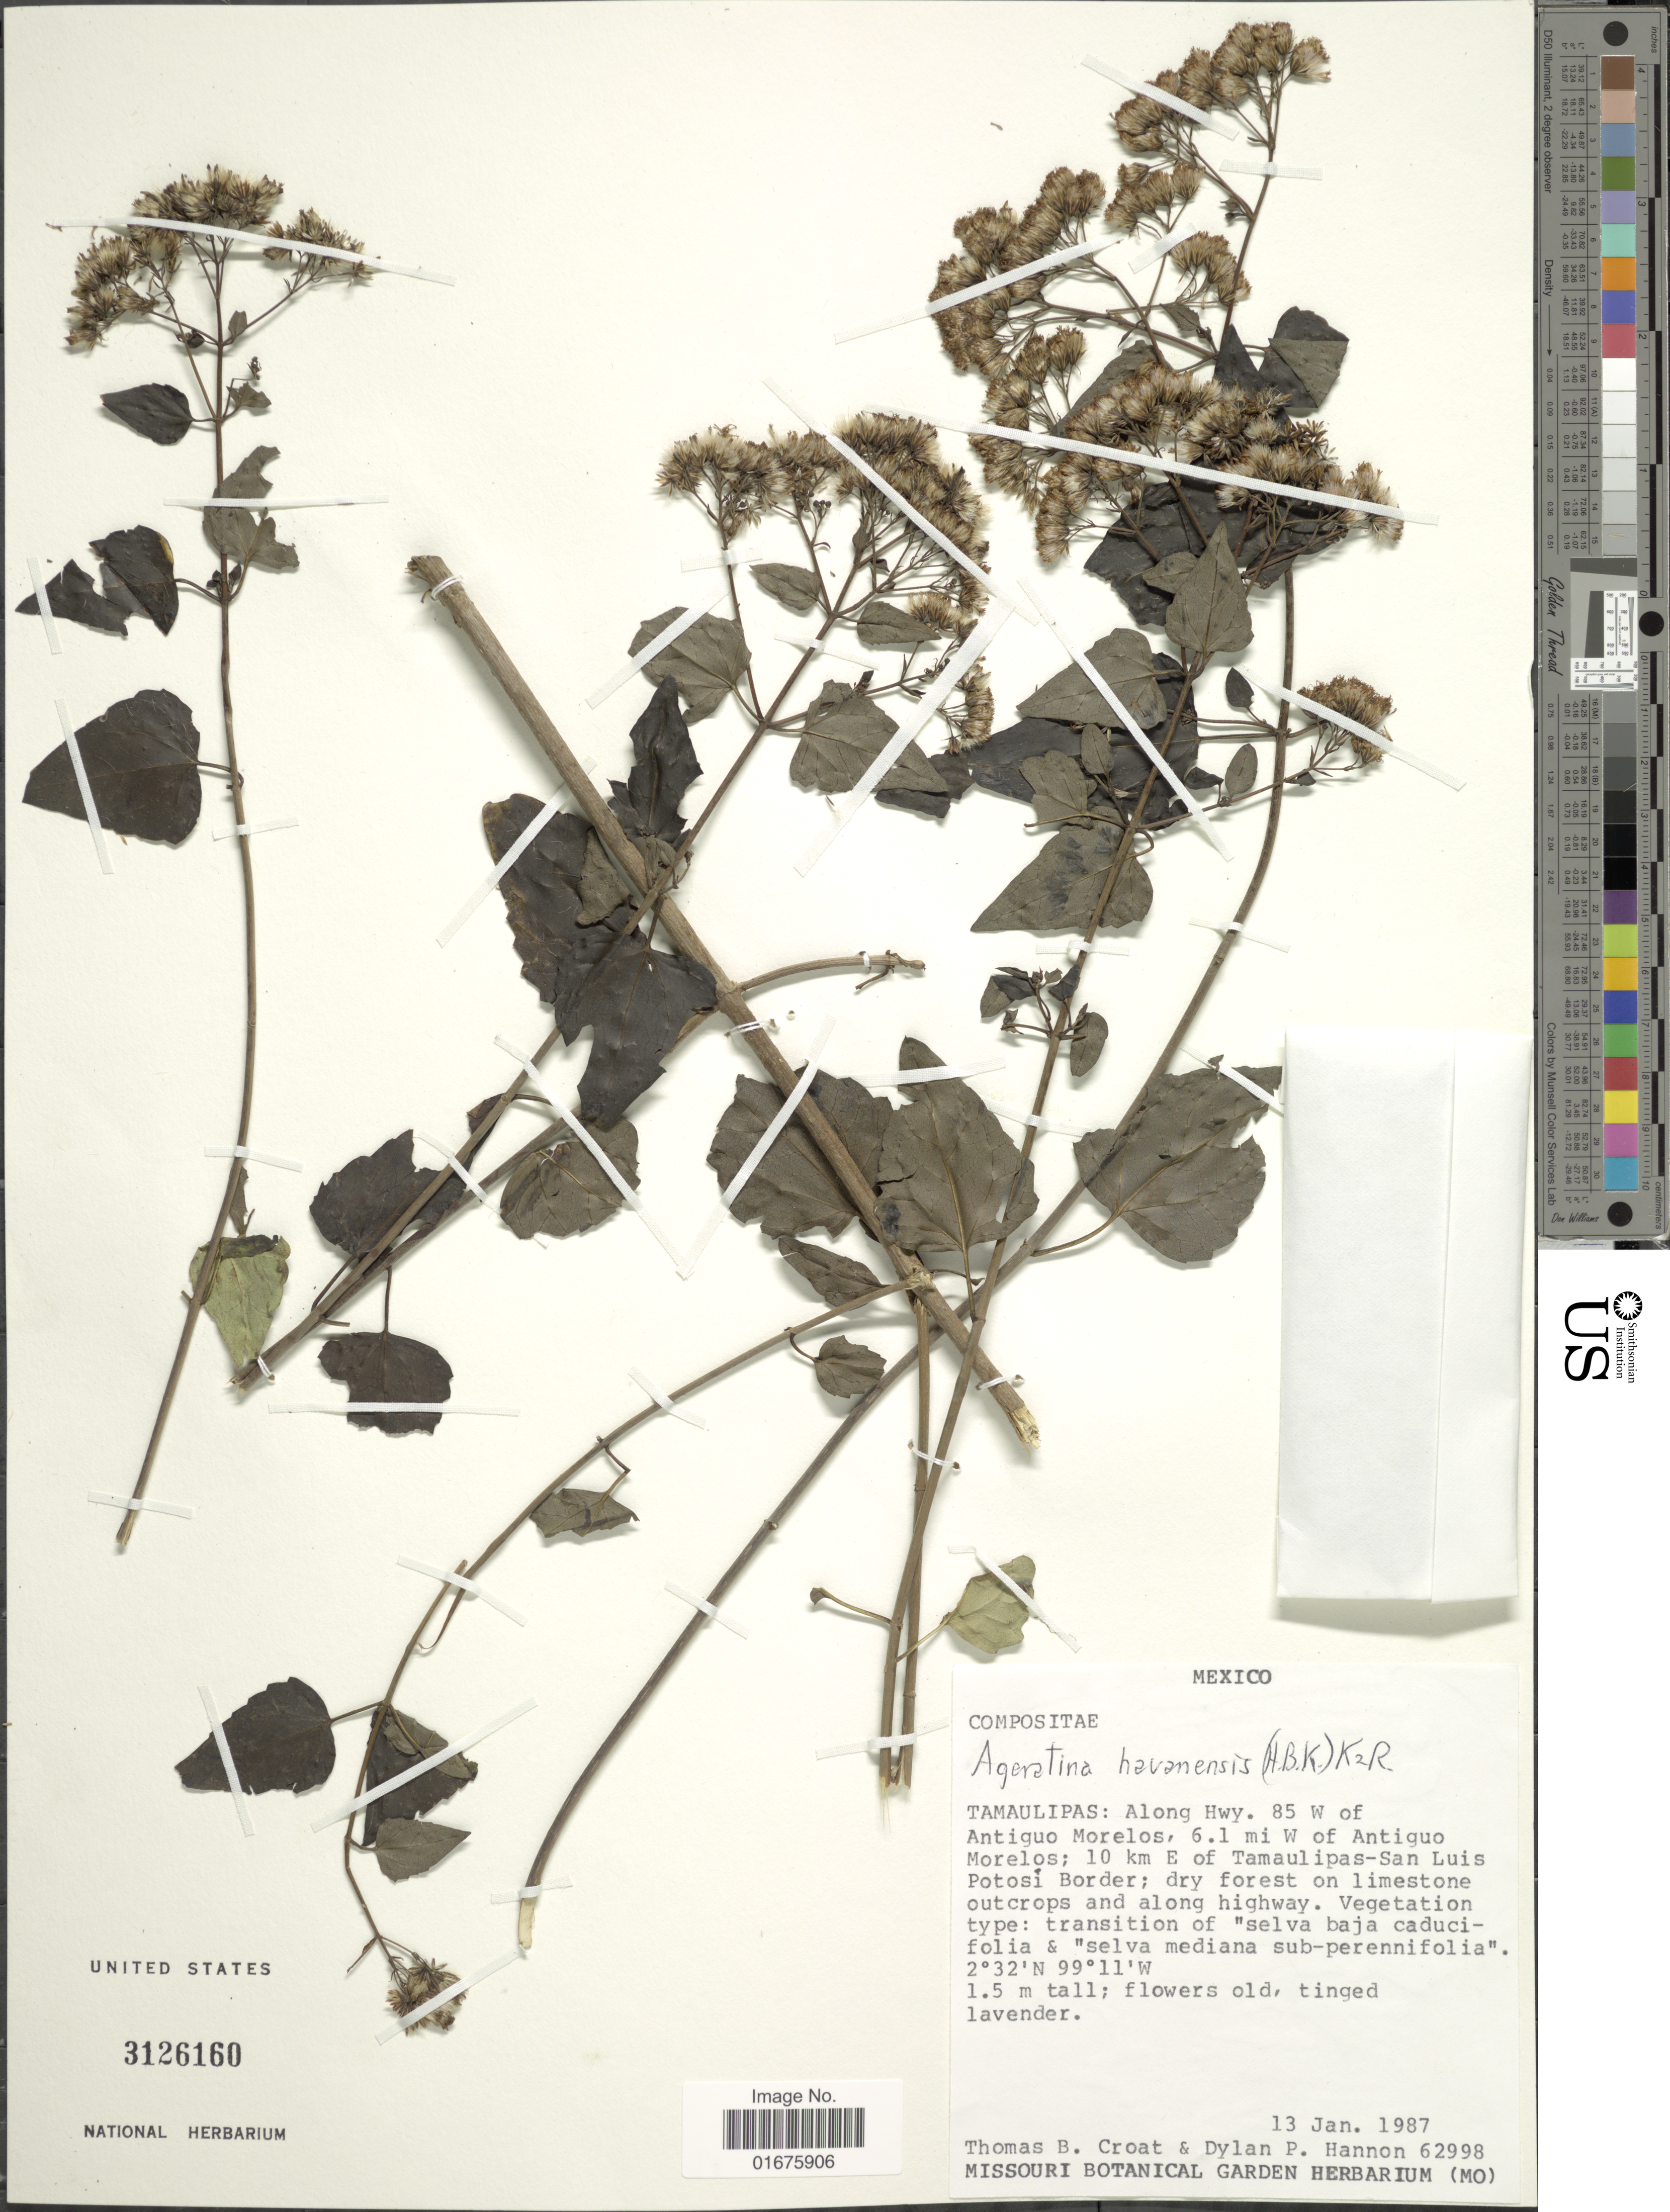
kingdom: Plantae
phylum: Tracheophyta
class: Magnoliopsida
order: Asterales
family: Asteraceae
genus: Ageratina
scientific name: Ageratina havanensis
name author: (Kunth) R.M. King & H. Rob.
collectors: T. B. Croat & D. Hannon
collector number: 62998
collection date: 1987-01-13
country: Mexico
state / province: Tamaulipas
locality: Along Hwy. 85 W of Antiguo Morelos, 6.1 mi W of Antiguo Morelos; 10 km E of Tamaulipas-San Luis Potosí Border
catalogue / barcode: US 3126160